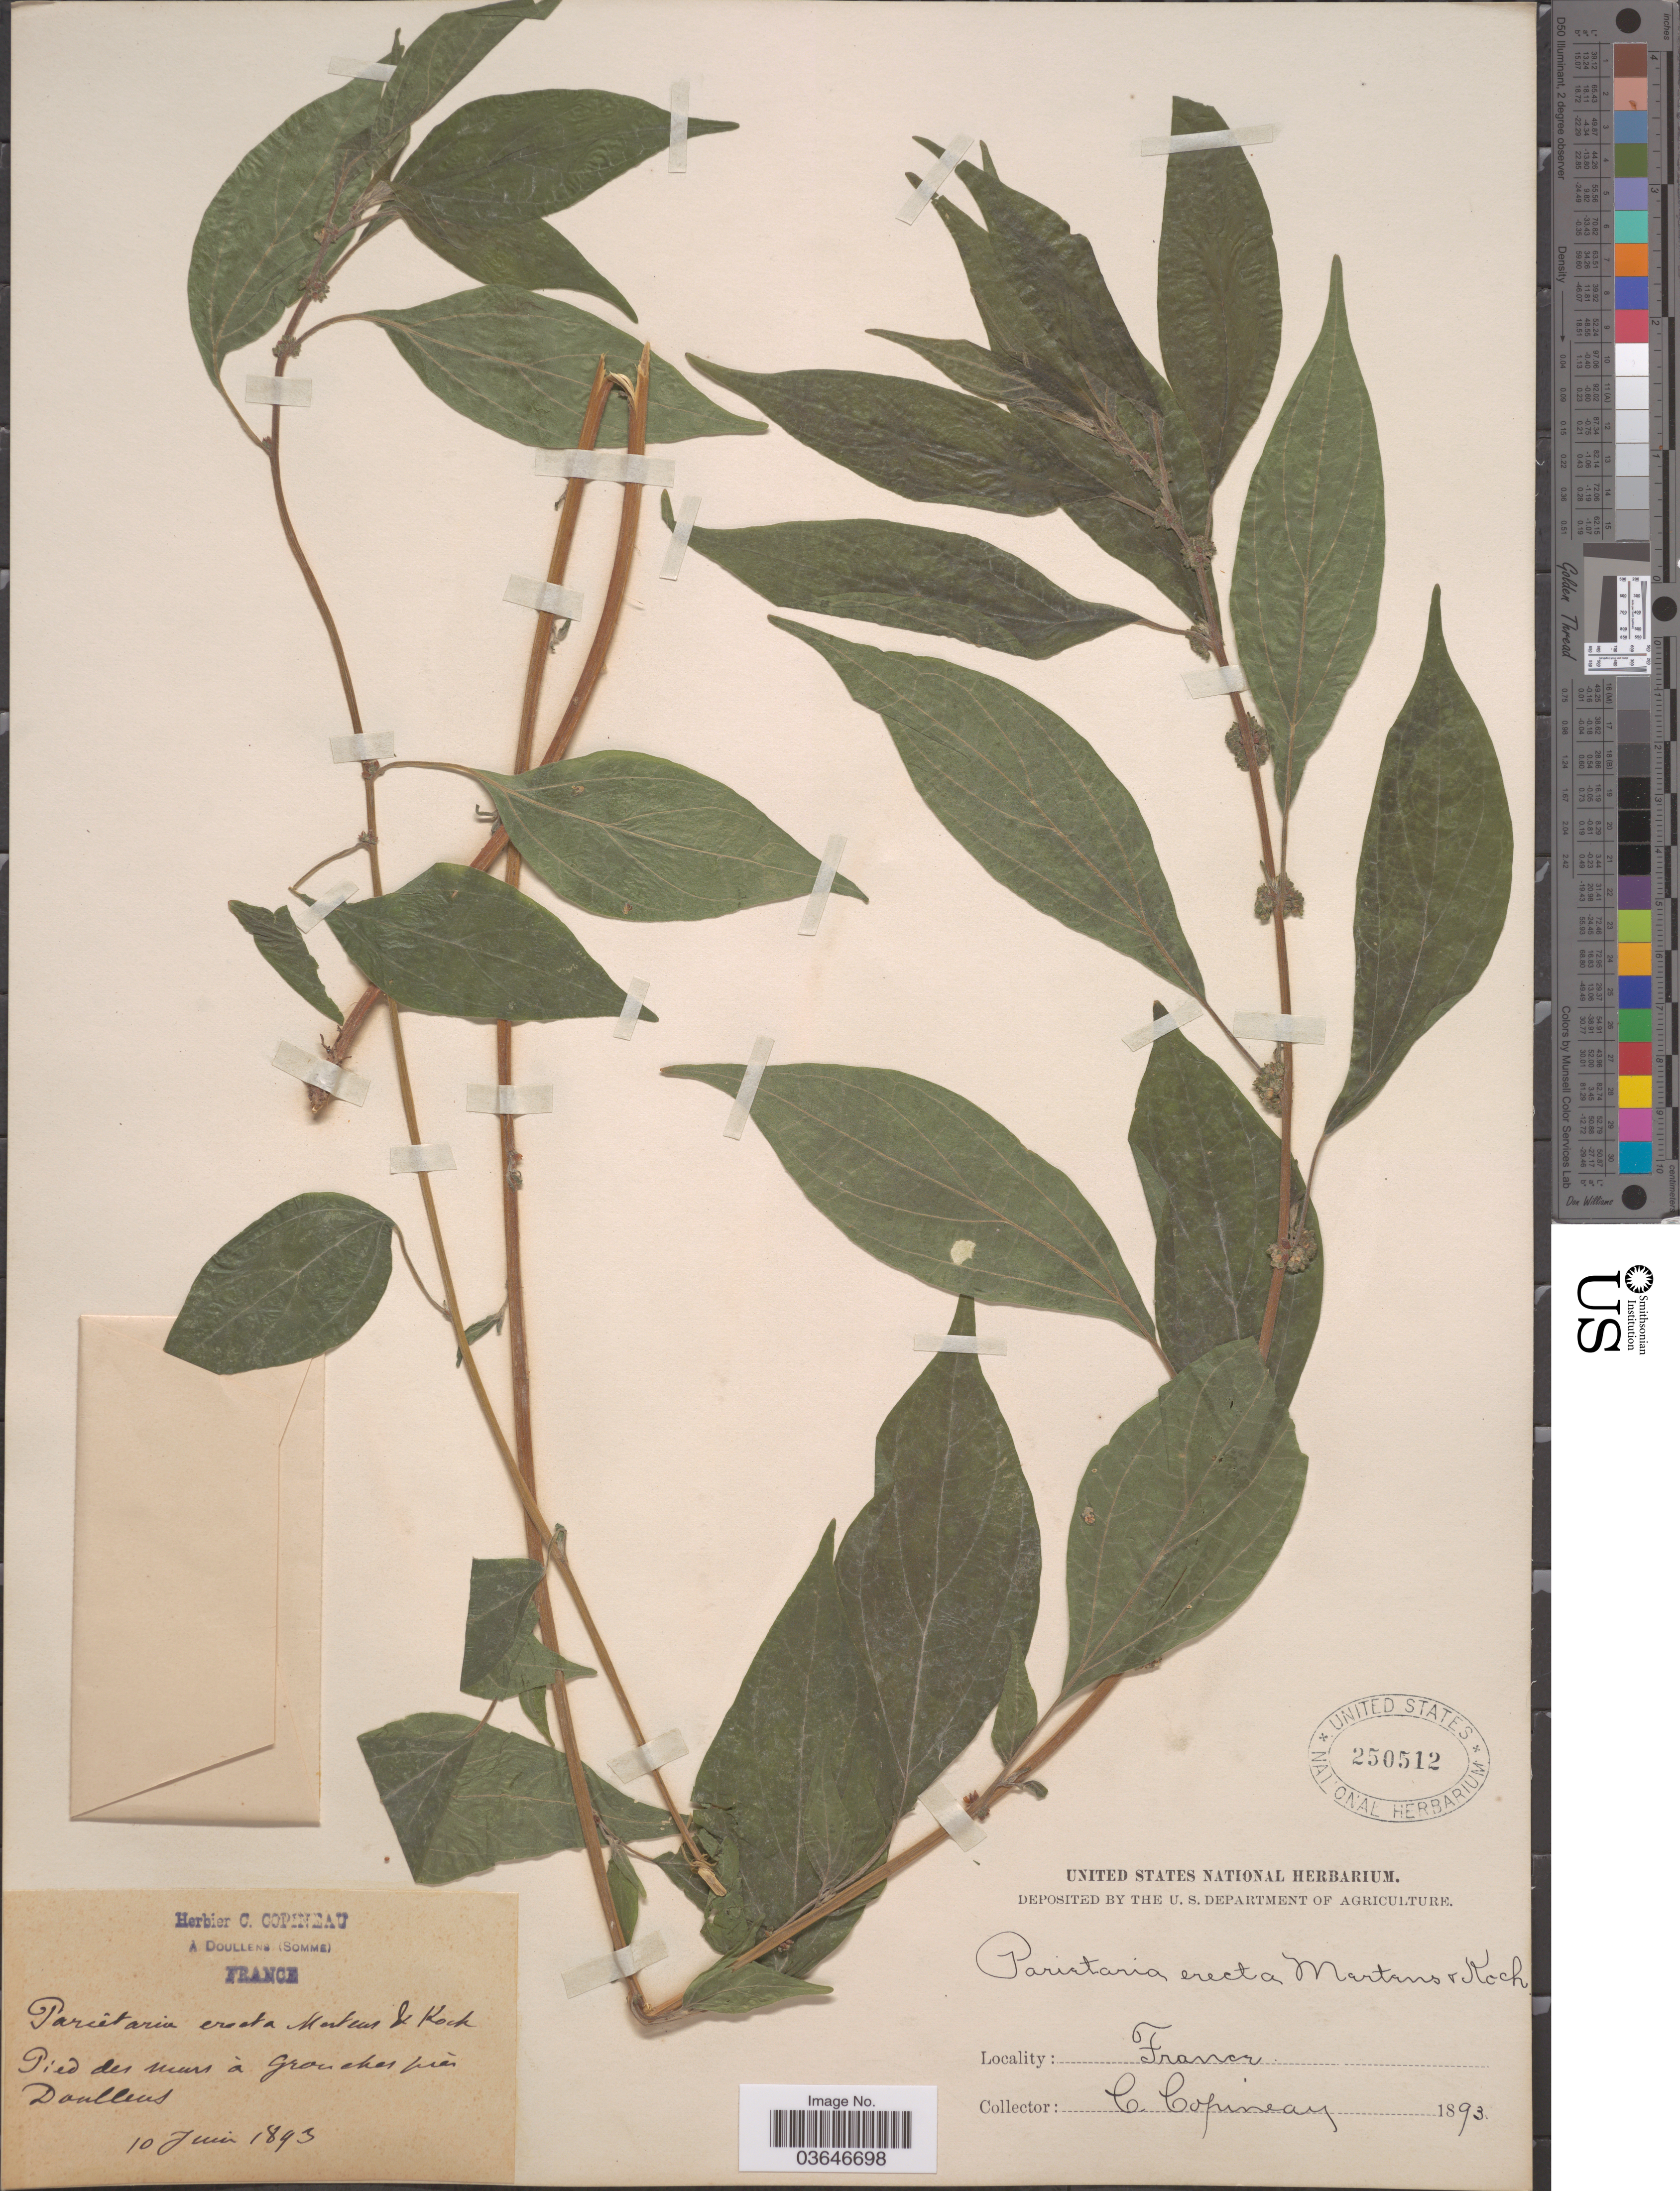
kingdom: Plantae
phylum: Tracheophyta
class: Magnoliopsida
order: Rosales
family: Urticaceae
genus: Parietaria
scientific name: Parietaria erecta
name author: Mert. ex W.D.J. Koch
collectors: C. Copineau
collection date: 1893-06-10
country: France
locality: Pied des murs à Grouches près Doullens.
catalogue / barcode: US 250512